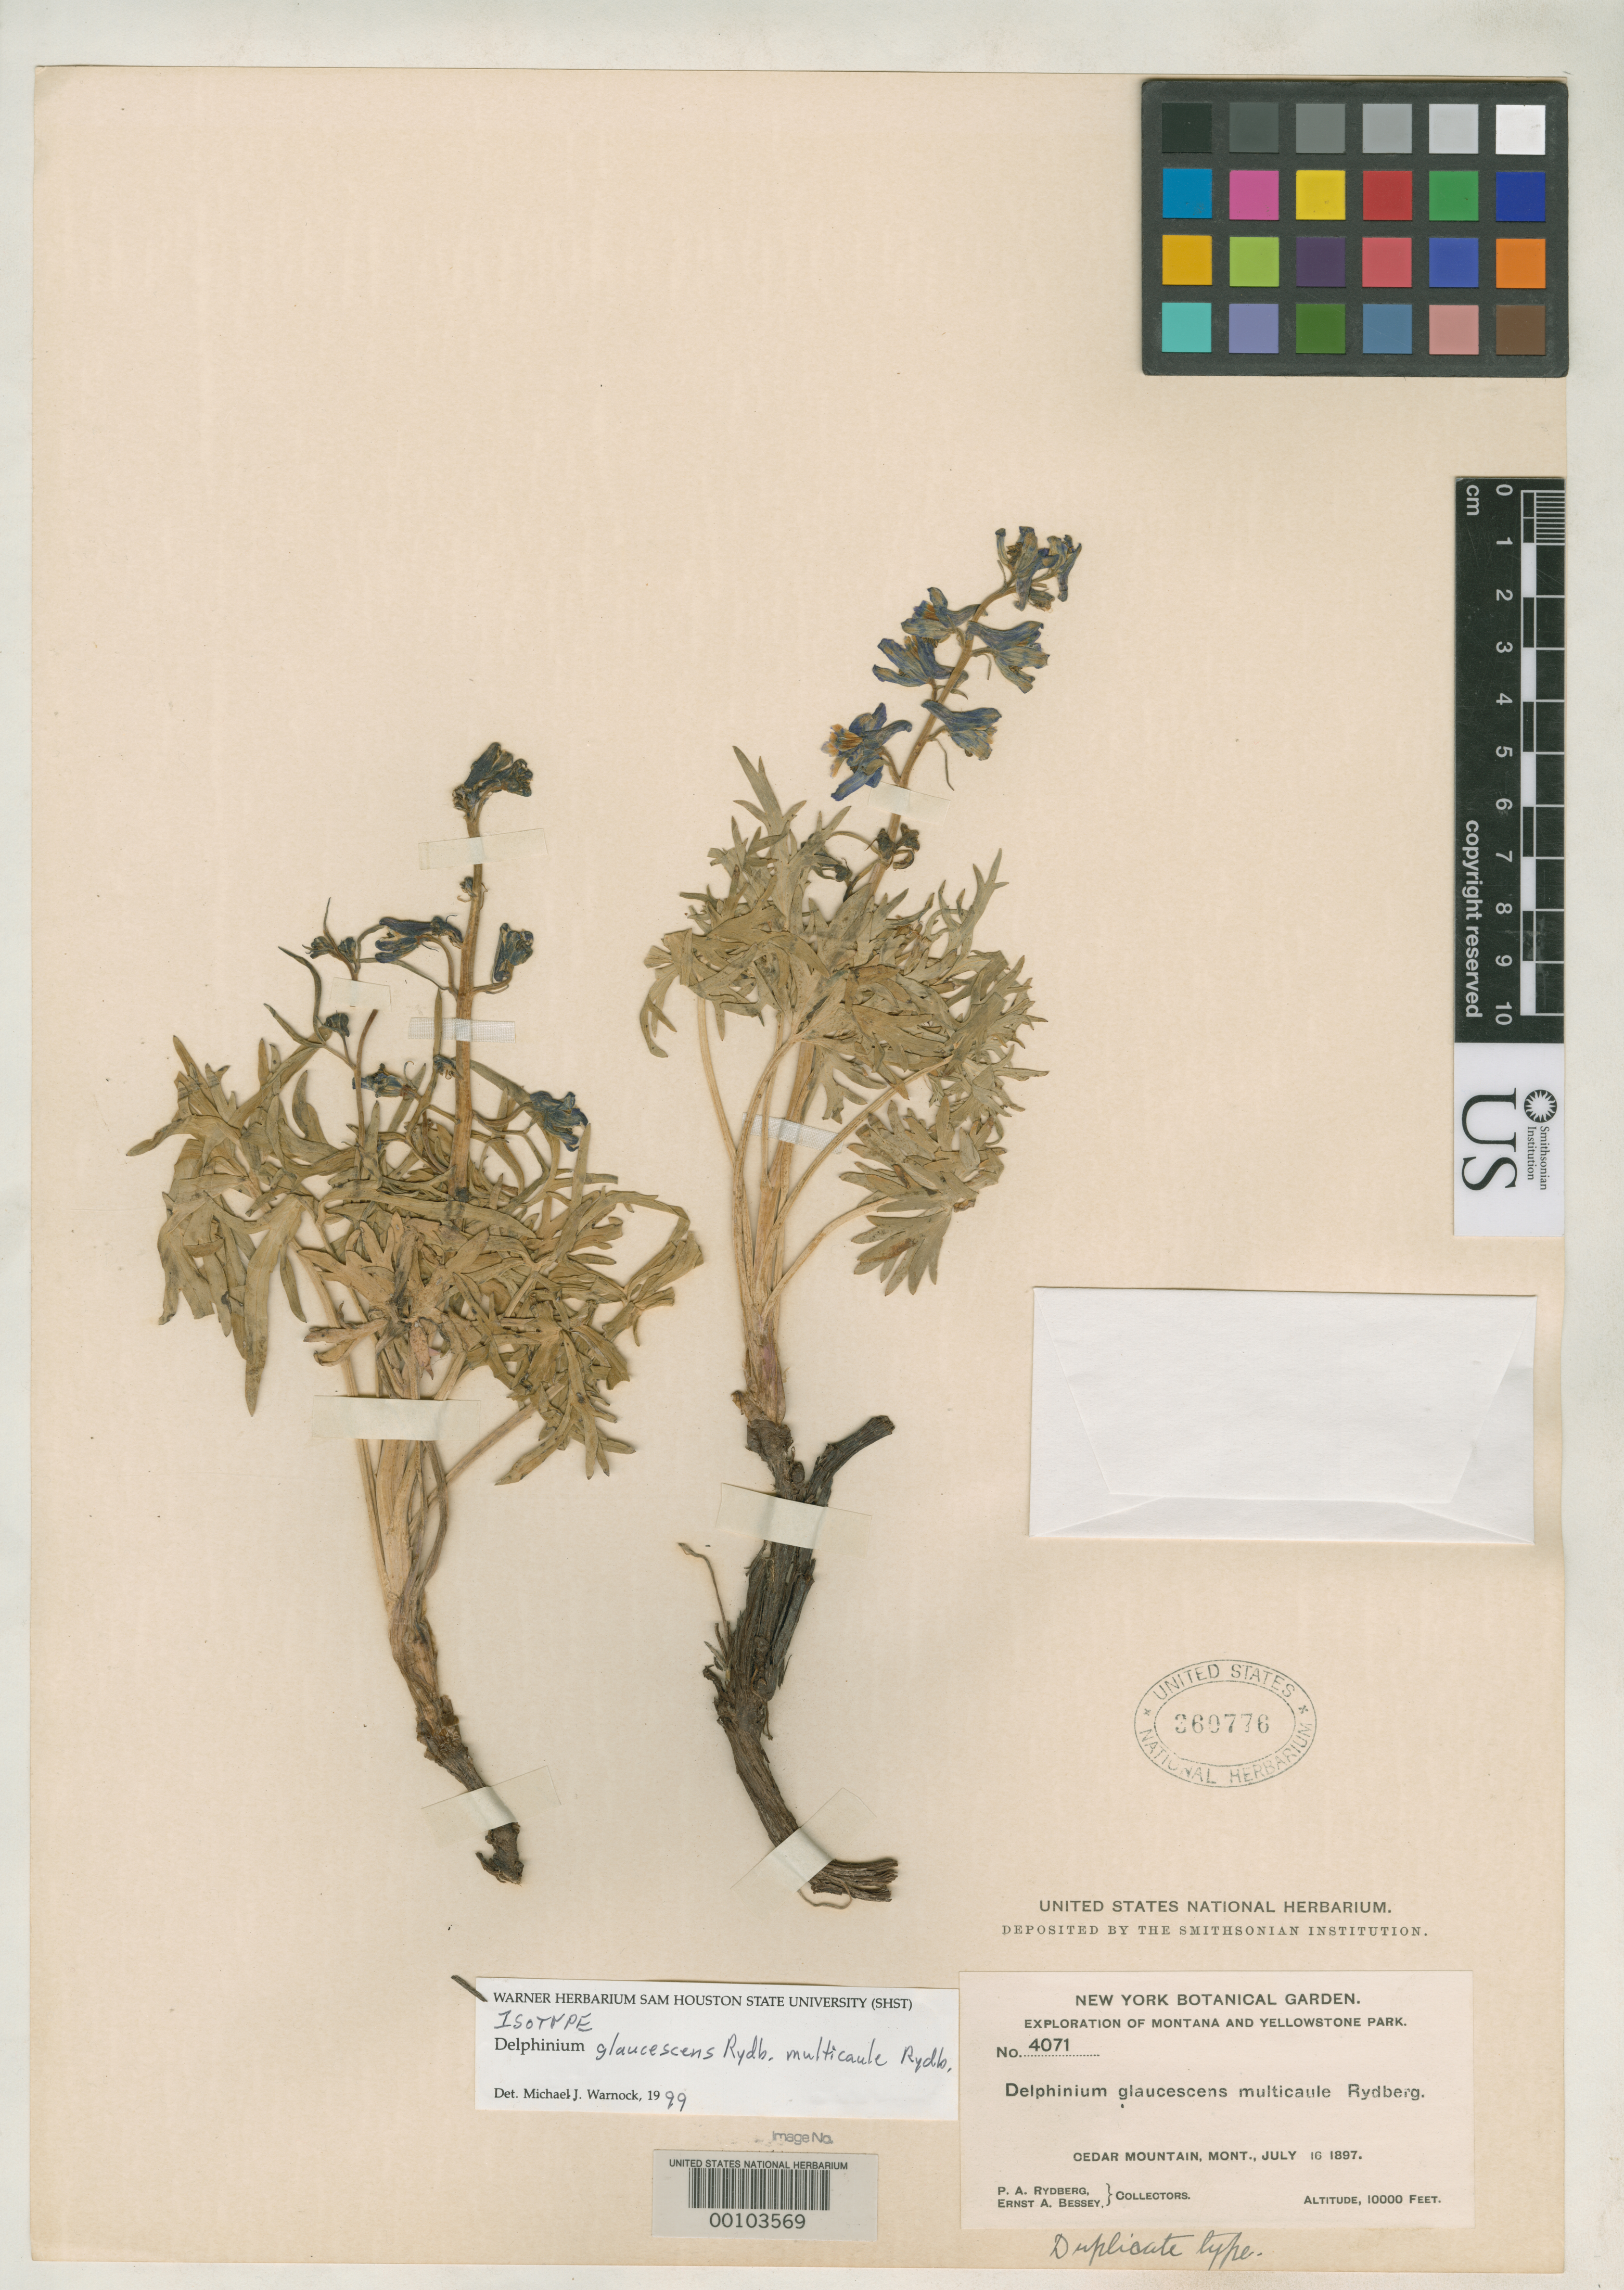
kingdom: Plantae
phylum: Tracheophyta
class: Magnoliopsida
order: Ranunculales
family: Ranunculaceae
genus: Delphinium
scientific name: Delphinium glaucescens var. multicaule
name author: Rydb.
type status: Isotype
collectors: P. A. Rydberg & E. Bessey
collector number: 4071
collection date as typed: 16 Jul 1897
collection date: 1897-07-16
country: United States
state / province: Montana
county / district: Madison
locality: Cedar Mountain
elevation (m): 3000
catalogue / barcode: US 360776